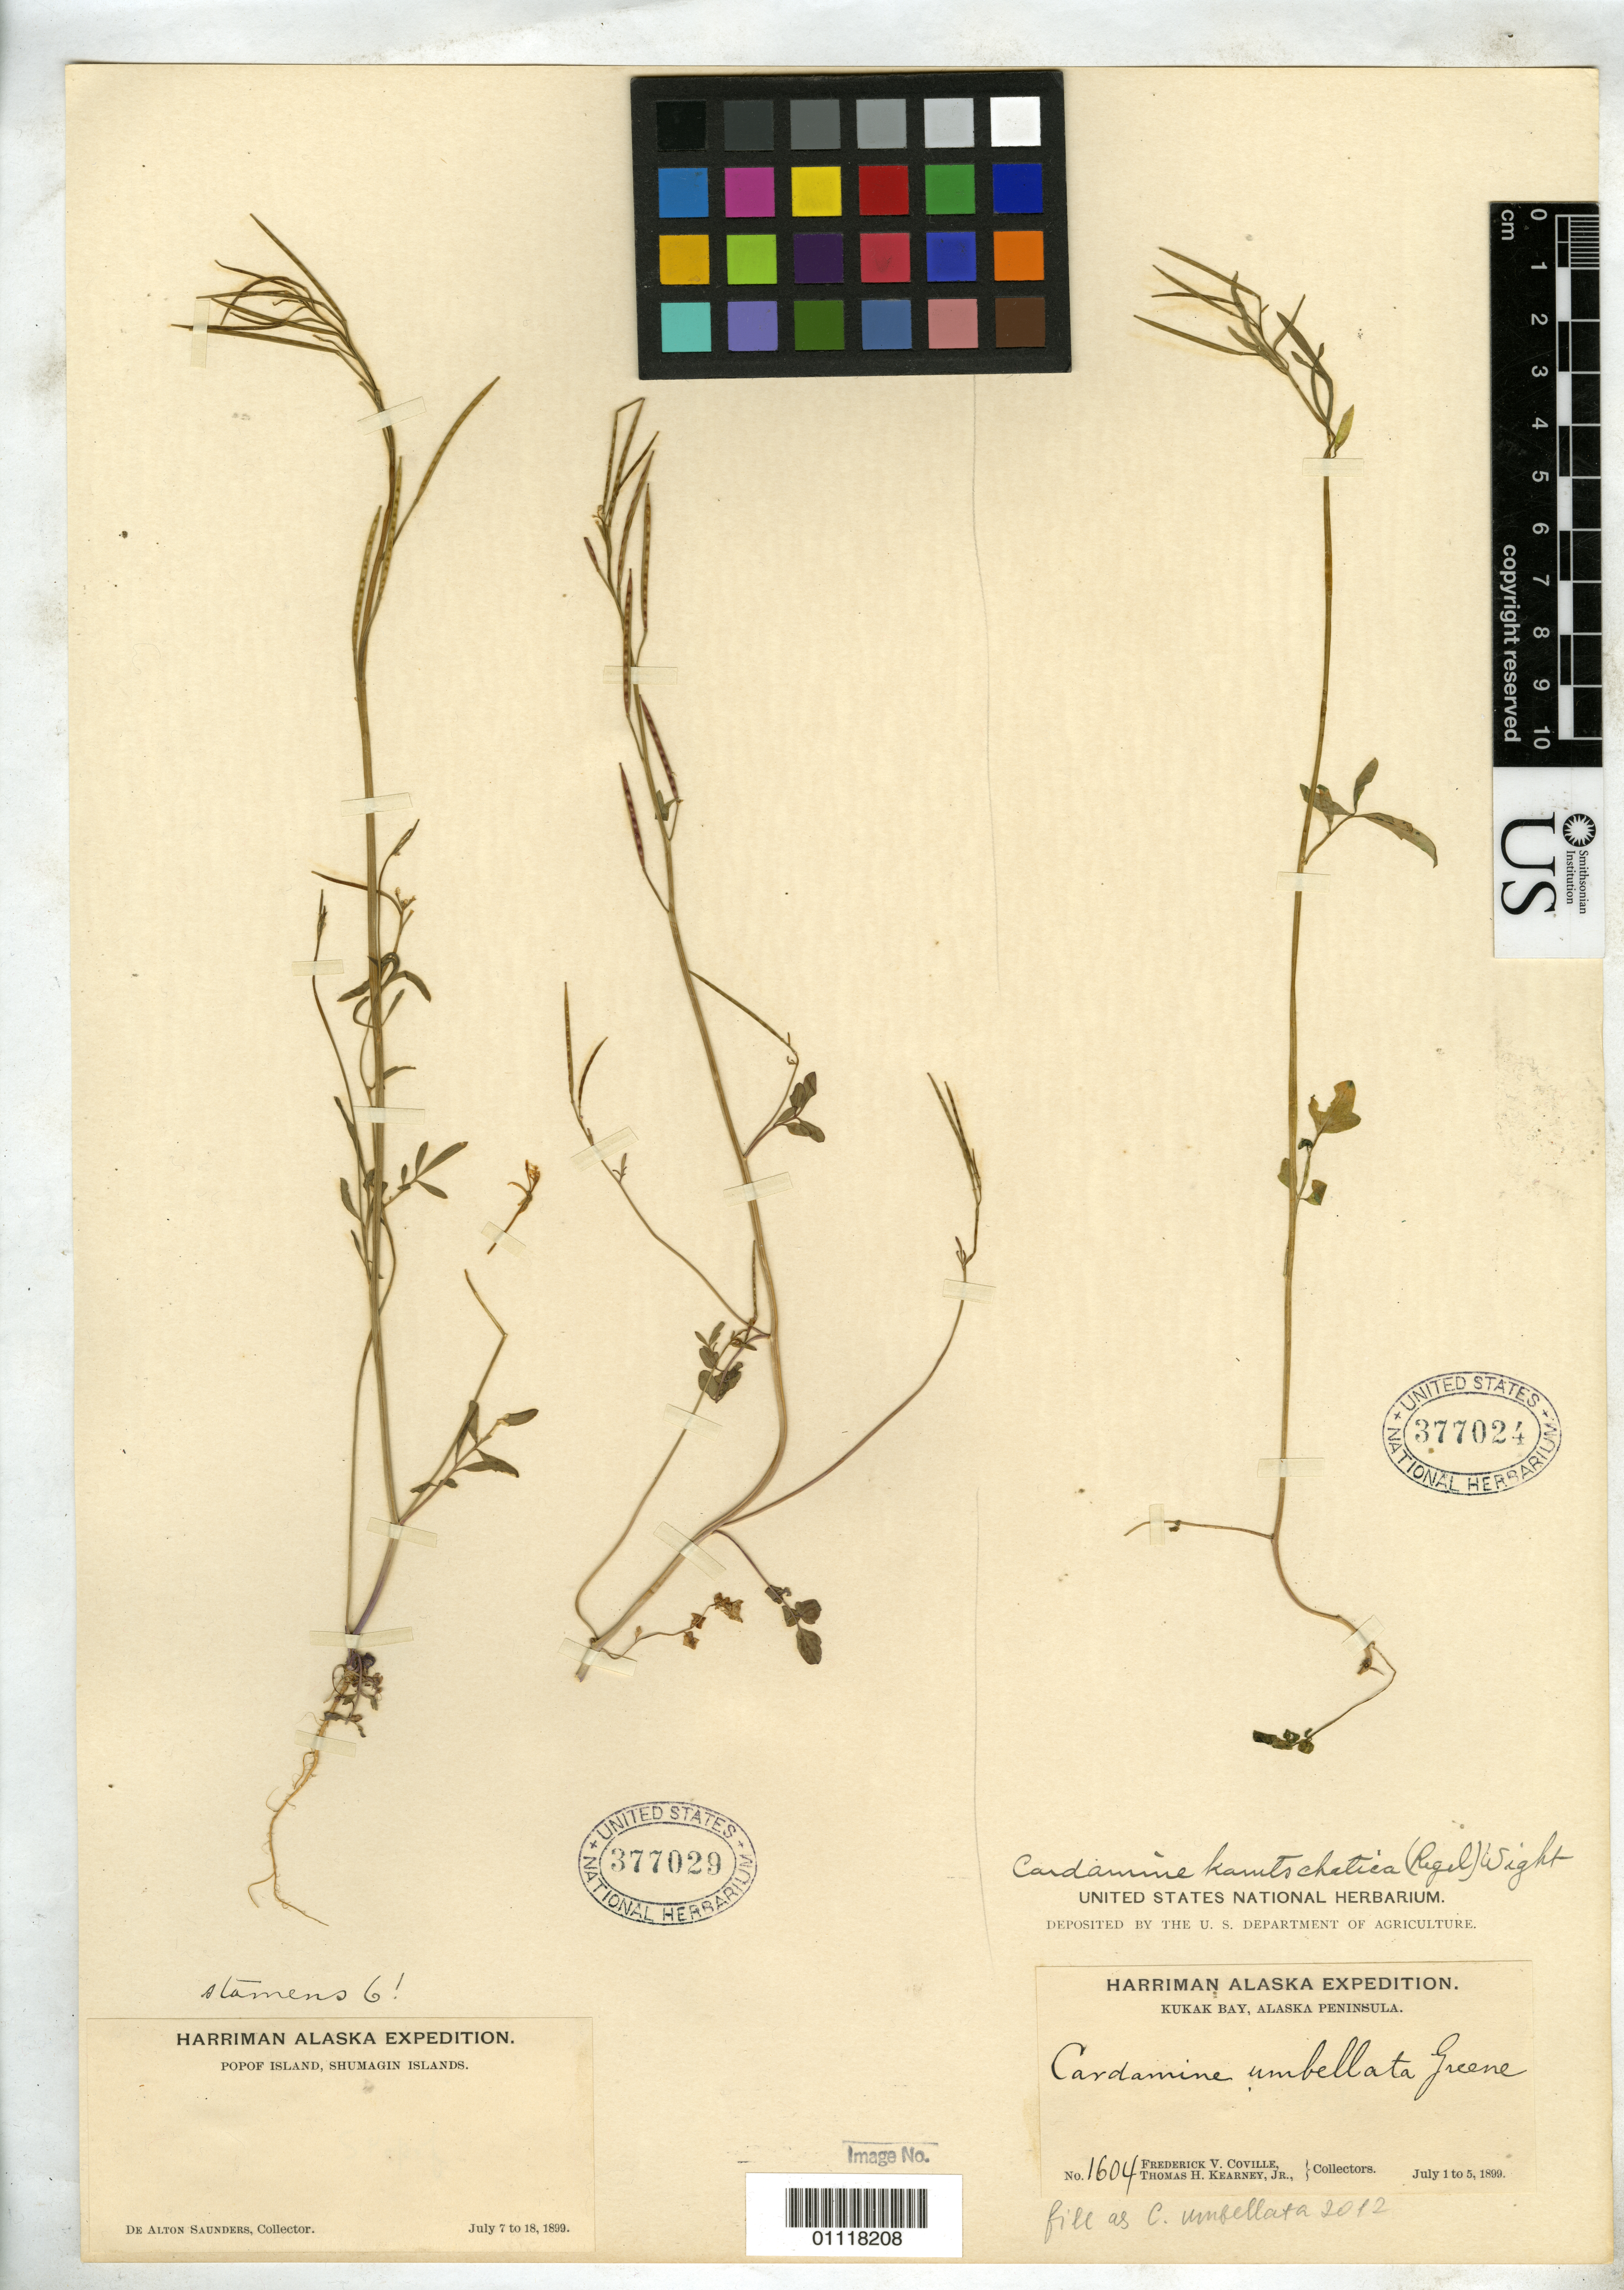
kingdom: Plantae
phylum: Tracheophyta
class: Magnoliopsida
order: Brassicales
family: Brassicaceae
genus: Cardamine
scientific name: Cardamine umbellata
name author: Greene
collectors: F. V. Coville & T. H. Kearney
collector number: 1604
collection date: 1899-07-05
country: United States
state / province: Alaska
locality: Kukak Bay, Alaska Penninsula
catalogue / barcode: US 377024